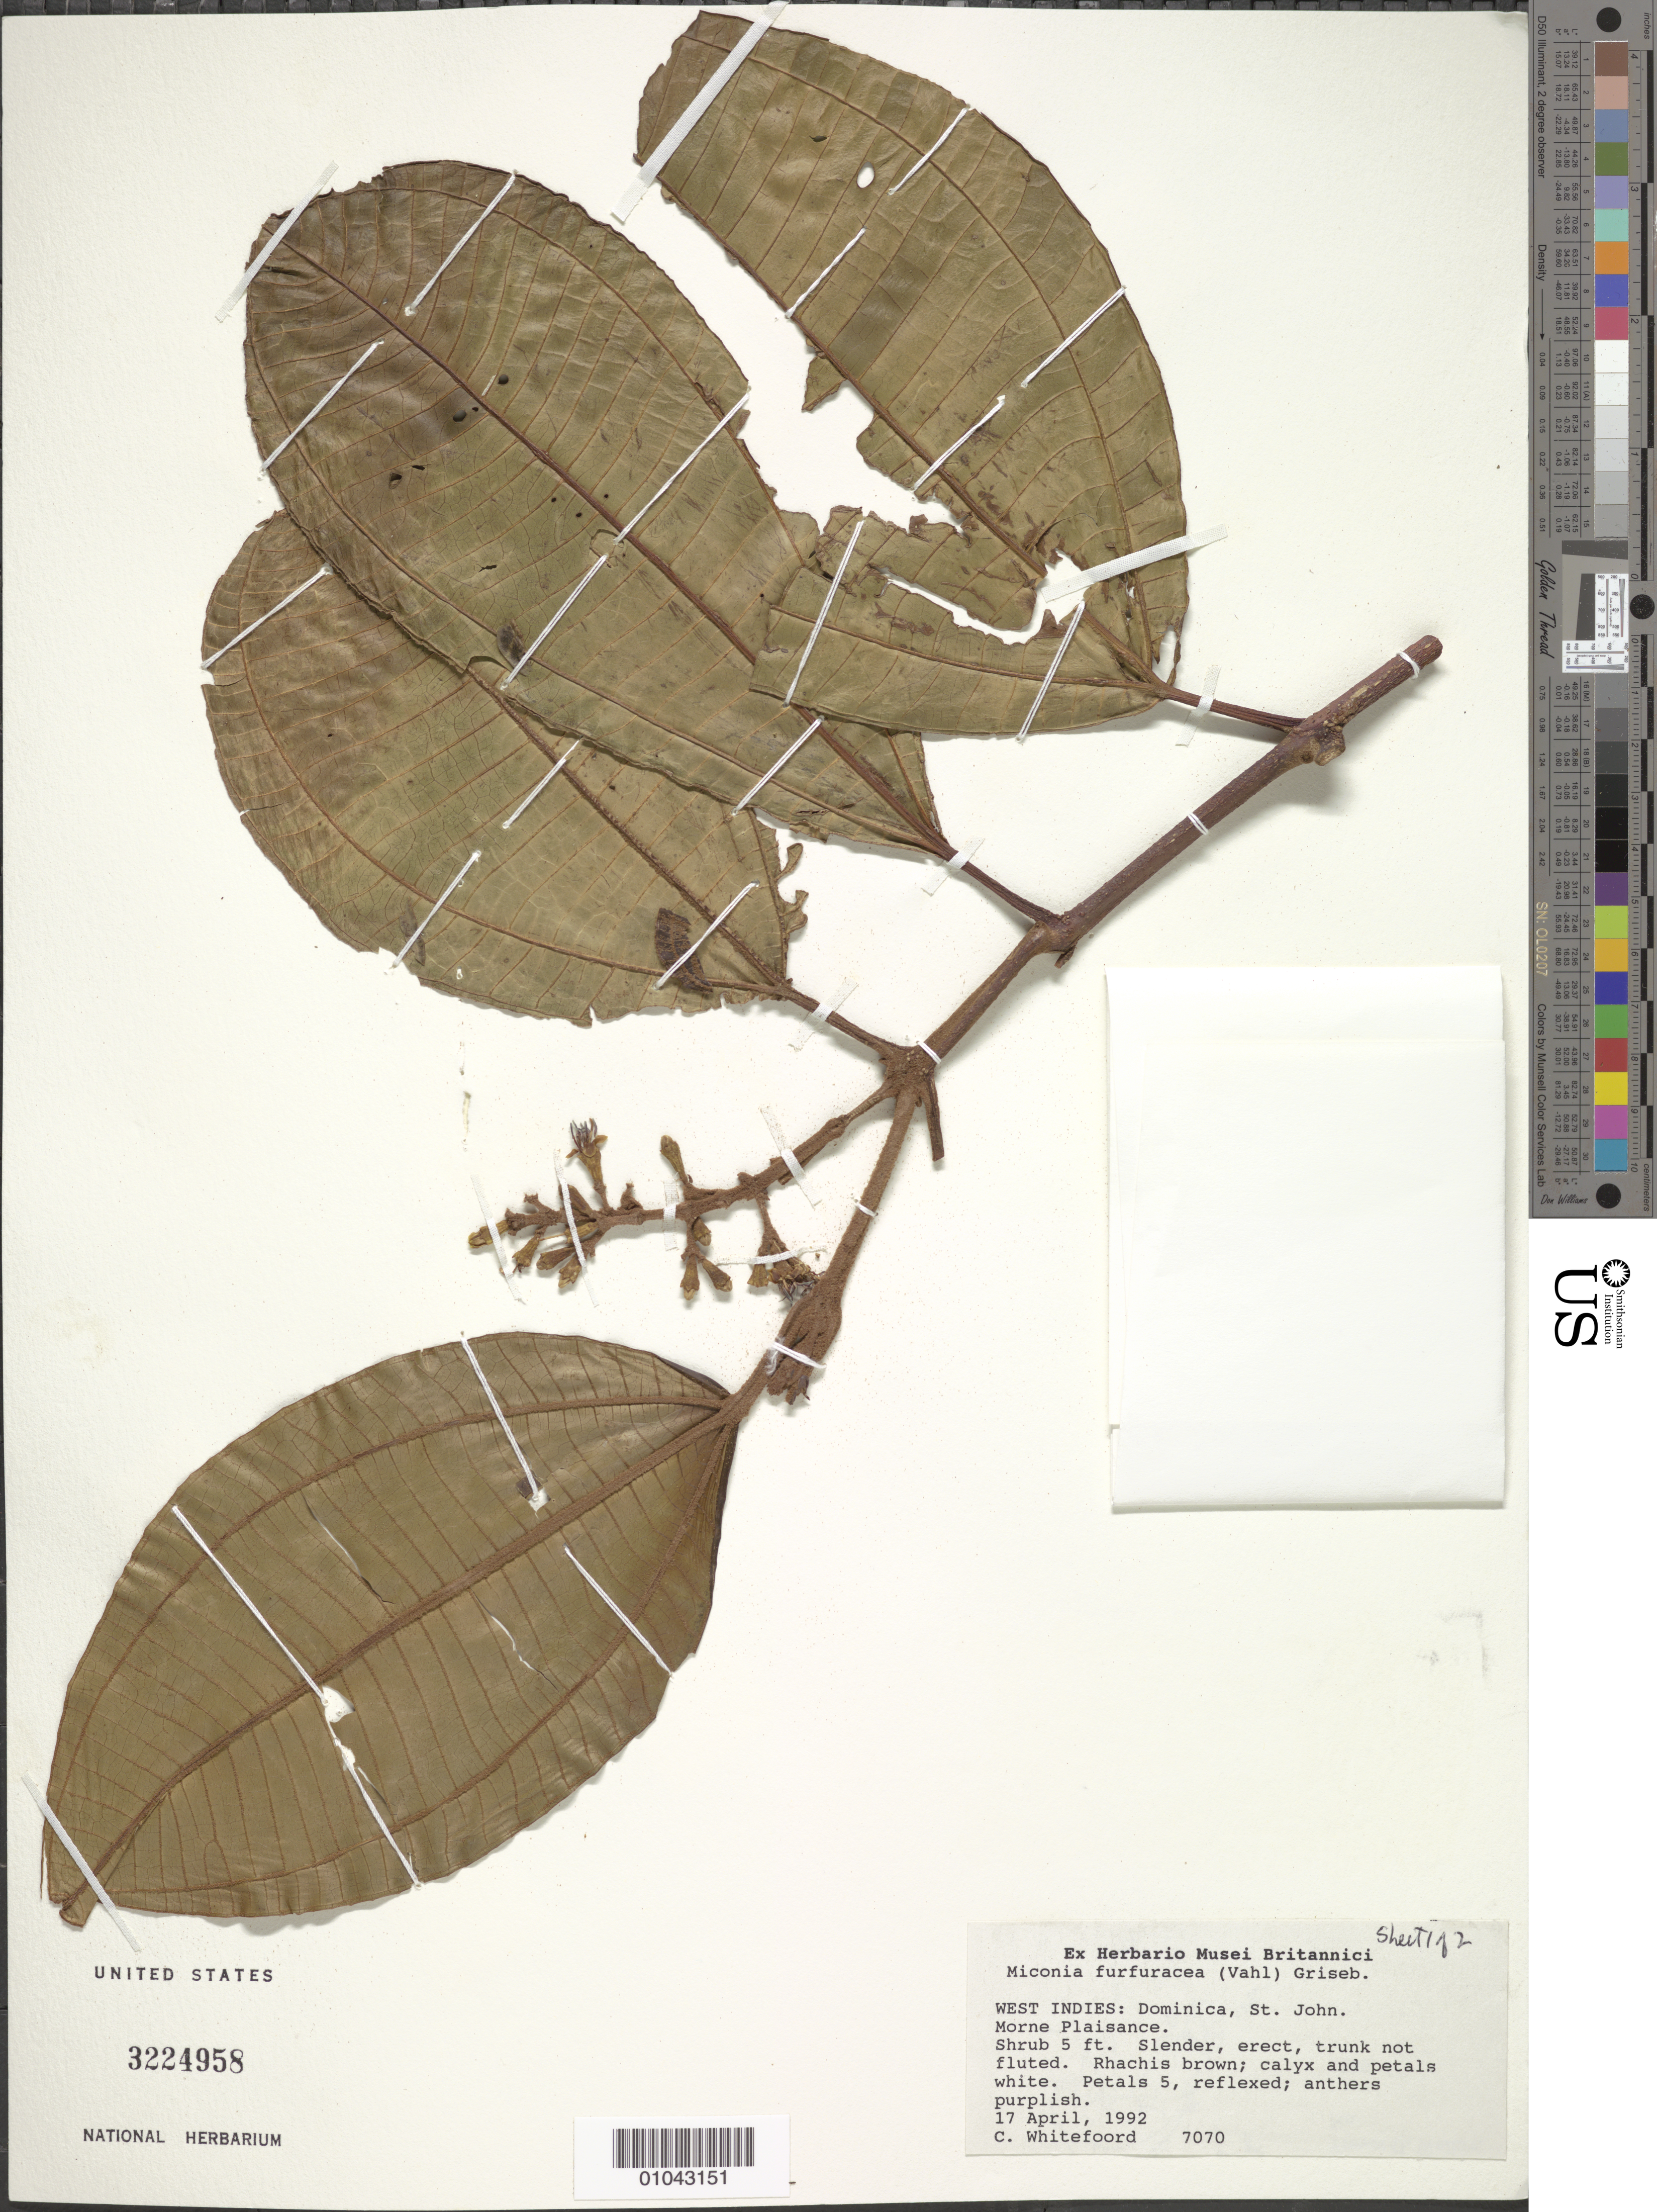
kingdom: Plantae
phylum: Tracheophyta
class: Magnoliopsida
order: Myrtales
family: Melastomataceae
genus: Miconia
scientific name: Miconia furfuracea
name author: (Vahl) Griseb.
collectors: C. Whitefoord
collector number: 7070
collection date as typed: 17 Apr 1992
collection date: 1992-04-17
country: Dominica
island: Dominica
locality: Morne Plaisance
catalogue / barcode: US 3224958